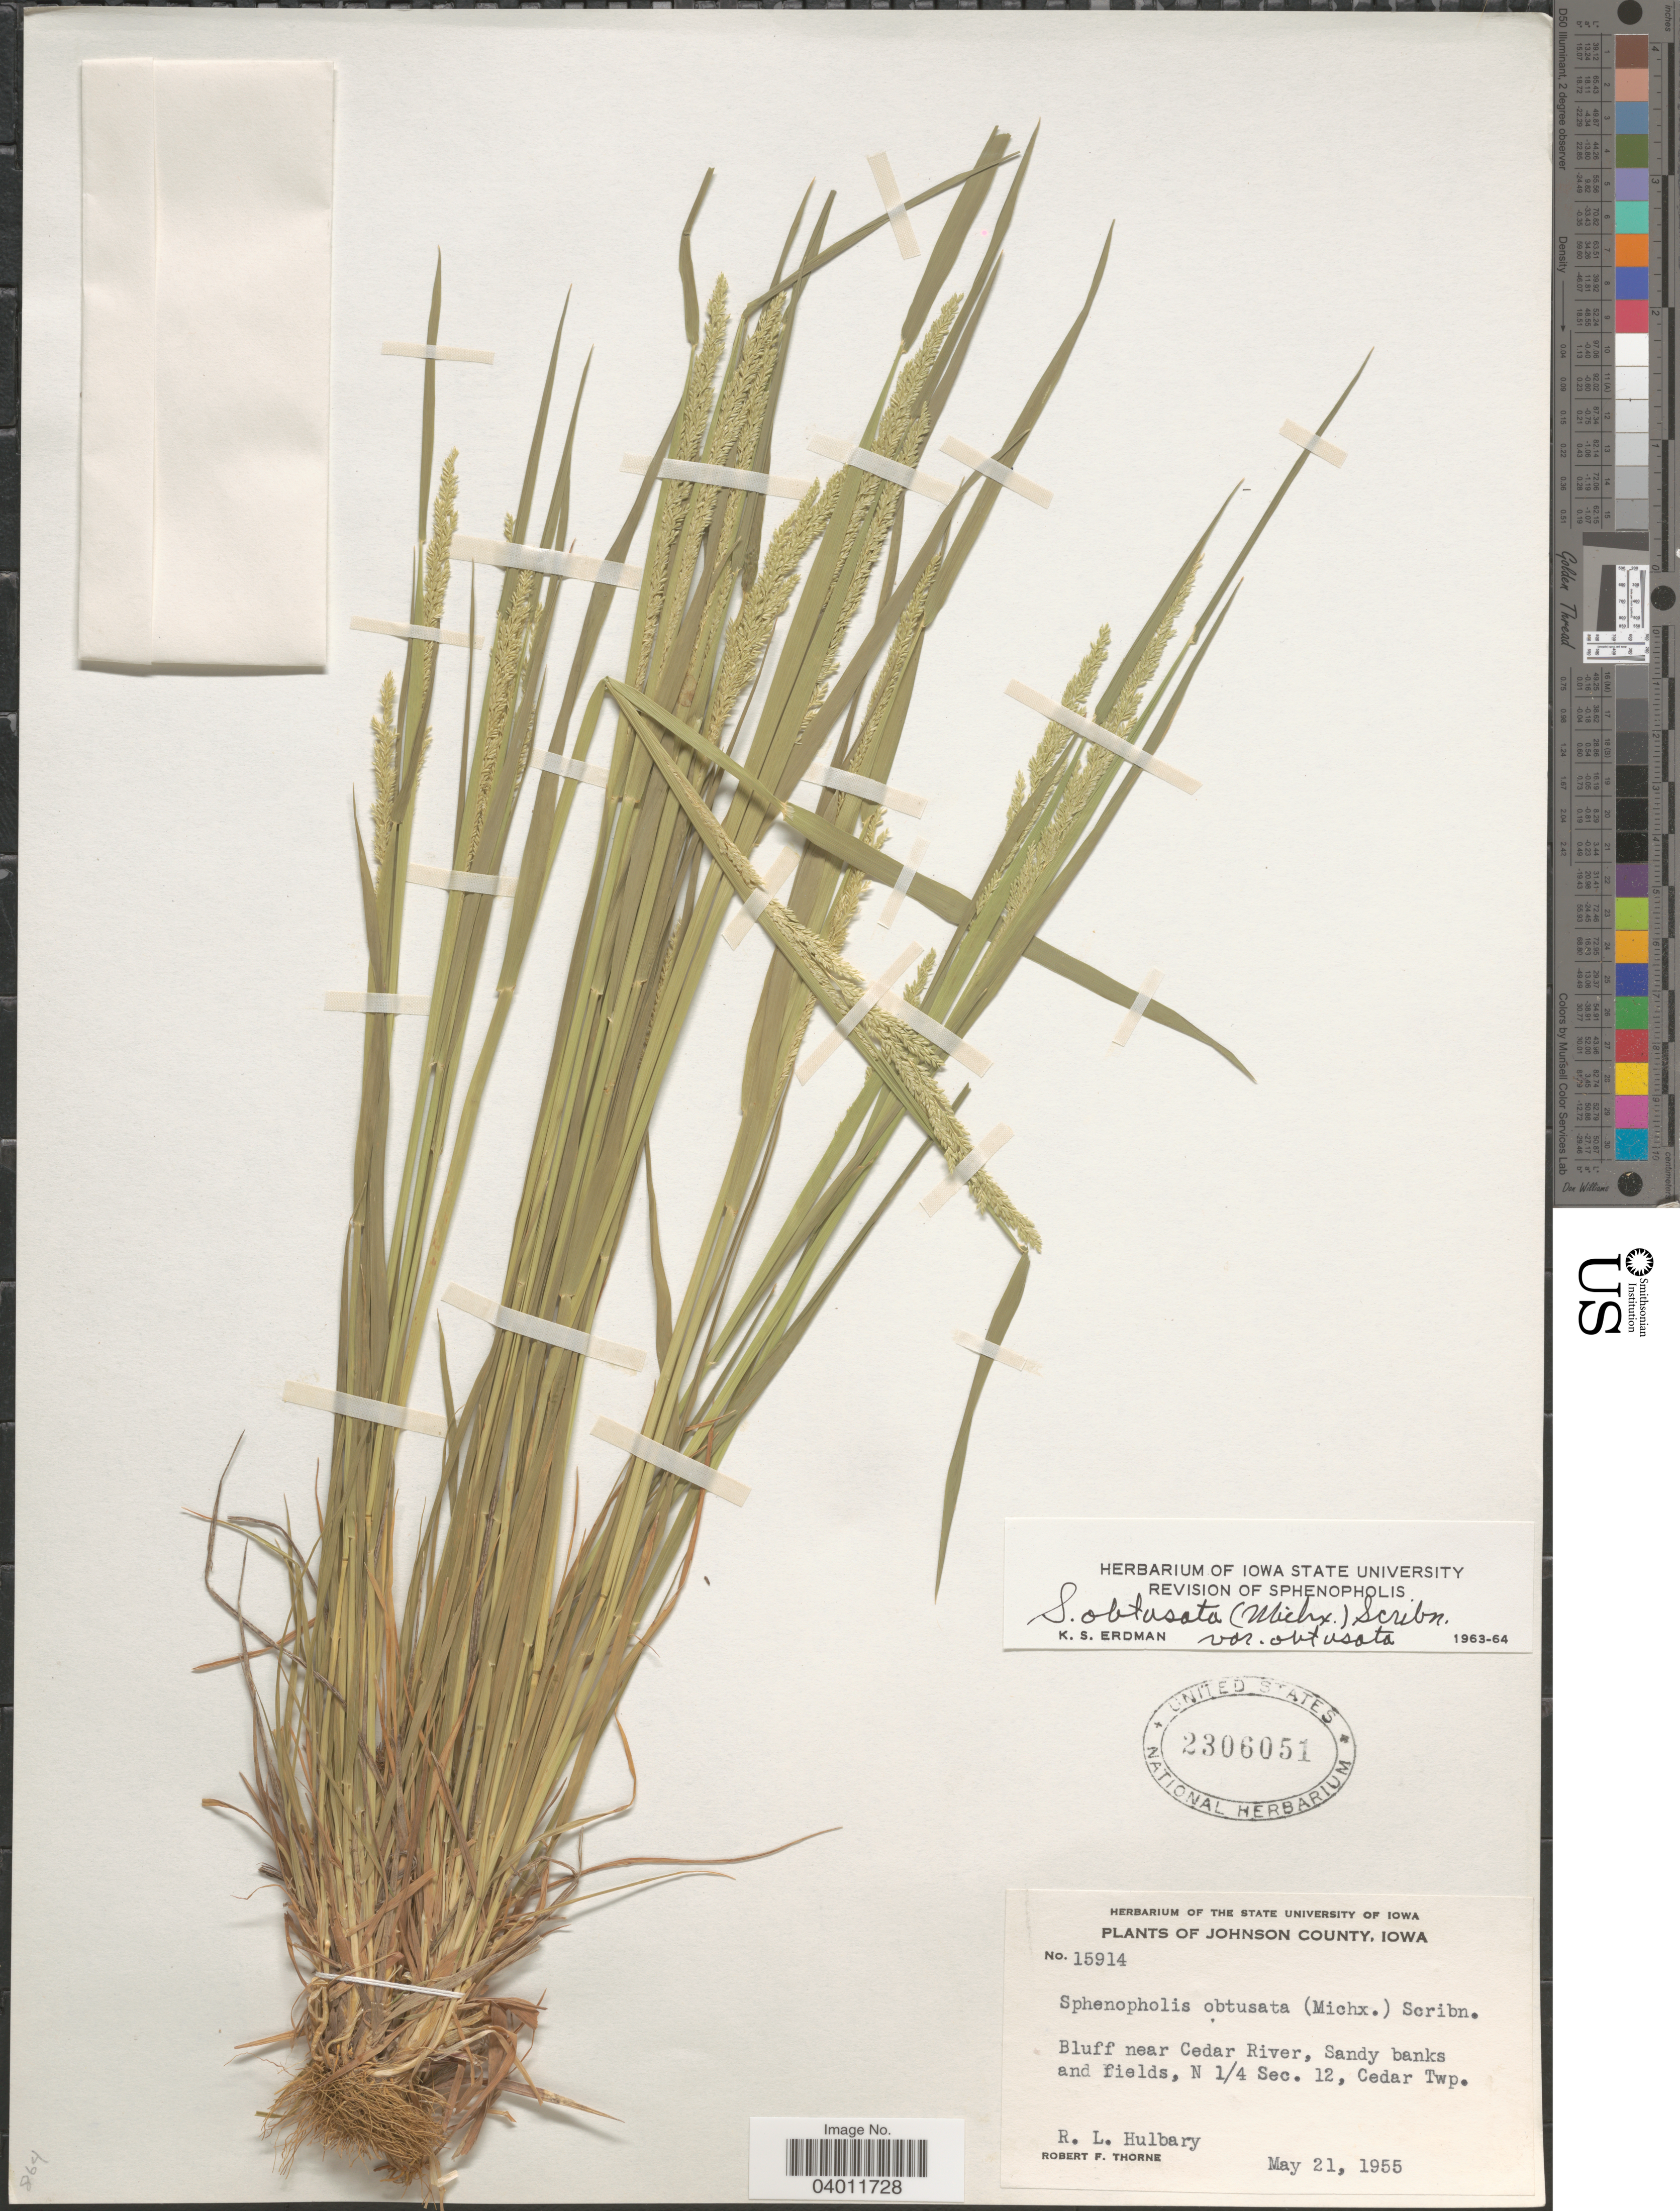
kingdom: Plantae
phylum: Tracheophyta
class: Liliopsida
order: Poales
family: Poaceae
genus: Sphenopholis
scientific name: Sphenopholis obtusata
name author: (Michx.) Scribn.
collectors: R. Hulbary & R. F. Thorne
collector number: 15914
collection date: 1955-05-21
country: United States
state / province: Iowa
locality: Johnson County. Bluff near Cedar River, Sandy banks and fields, N 1/4 Sec. 12, Cedar Twp.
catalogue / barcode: US 2306051